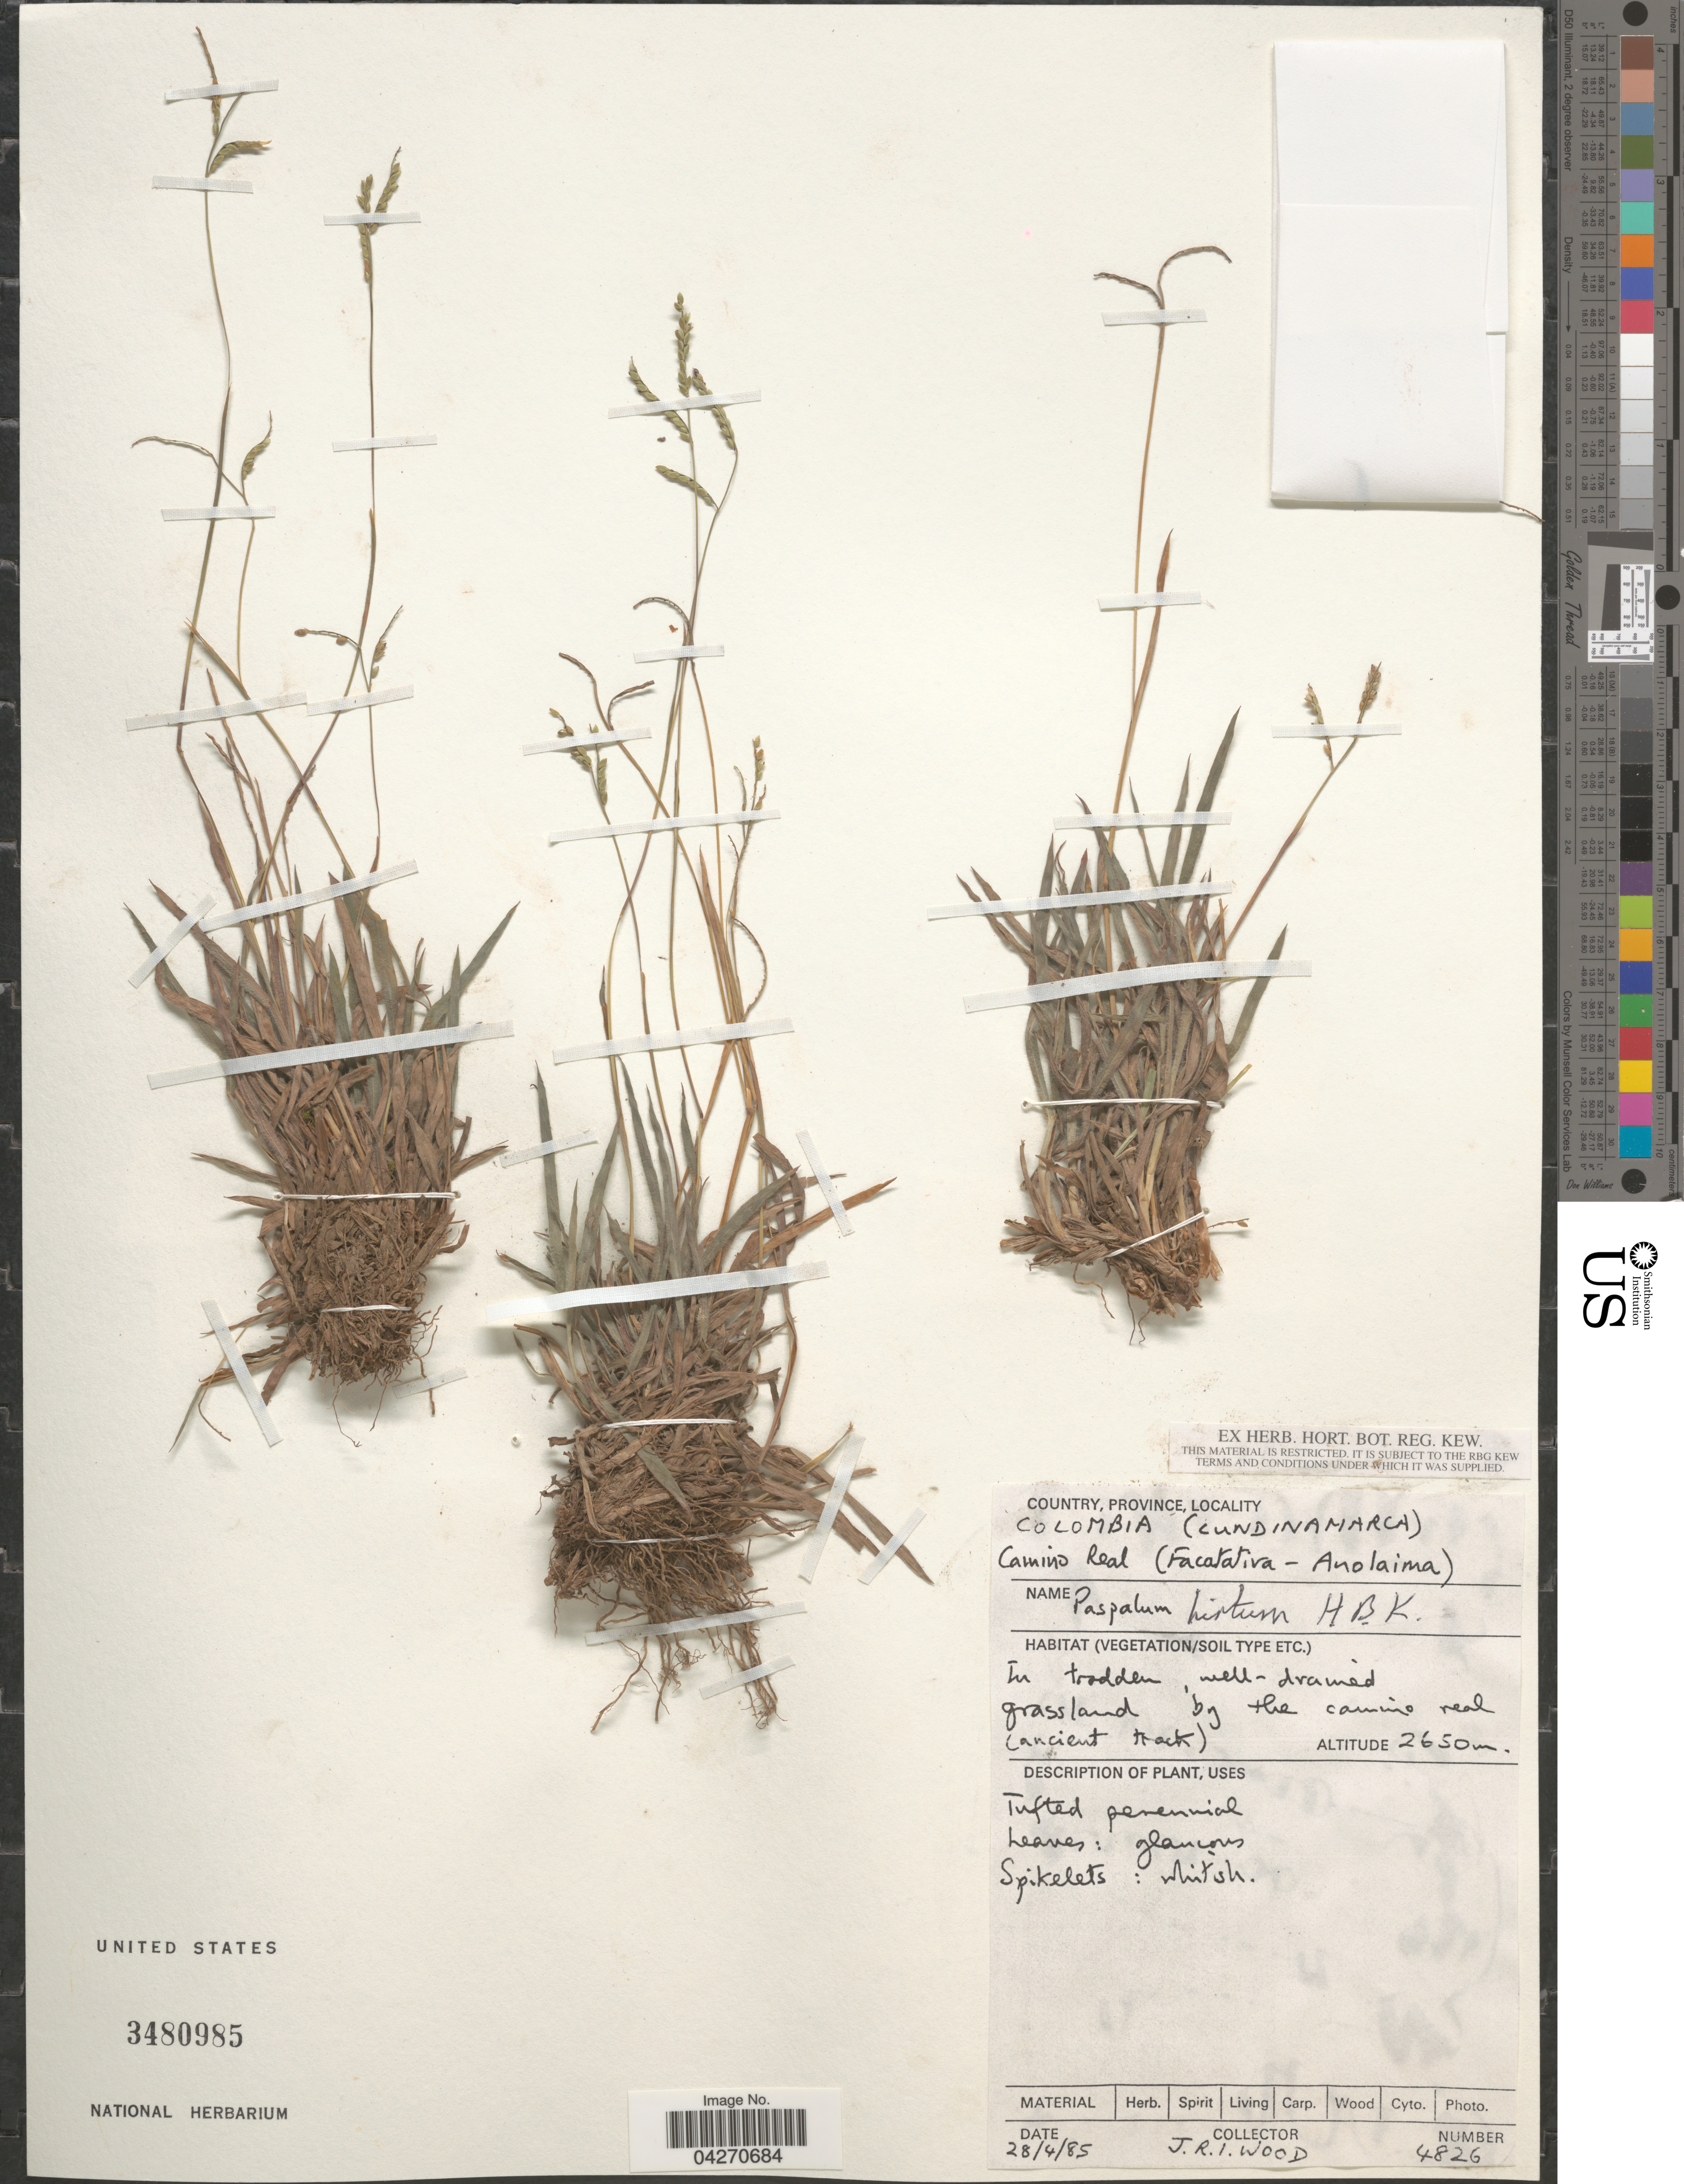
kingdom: Plantae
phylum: Tracheophyta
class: Liliopsida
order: Poales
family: Poaceae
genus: Paspalum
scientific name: Paspalum hirtum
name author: Kunth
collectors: J. R. I. Wood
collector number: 4826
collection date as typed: Transcribed d/m/y: 28/4/85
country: Colombia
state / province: Cundinamarca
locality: Camino Real (Facatativa - Anolaima).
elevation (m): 2650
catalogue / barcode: US 3480985